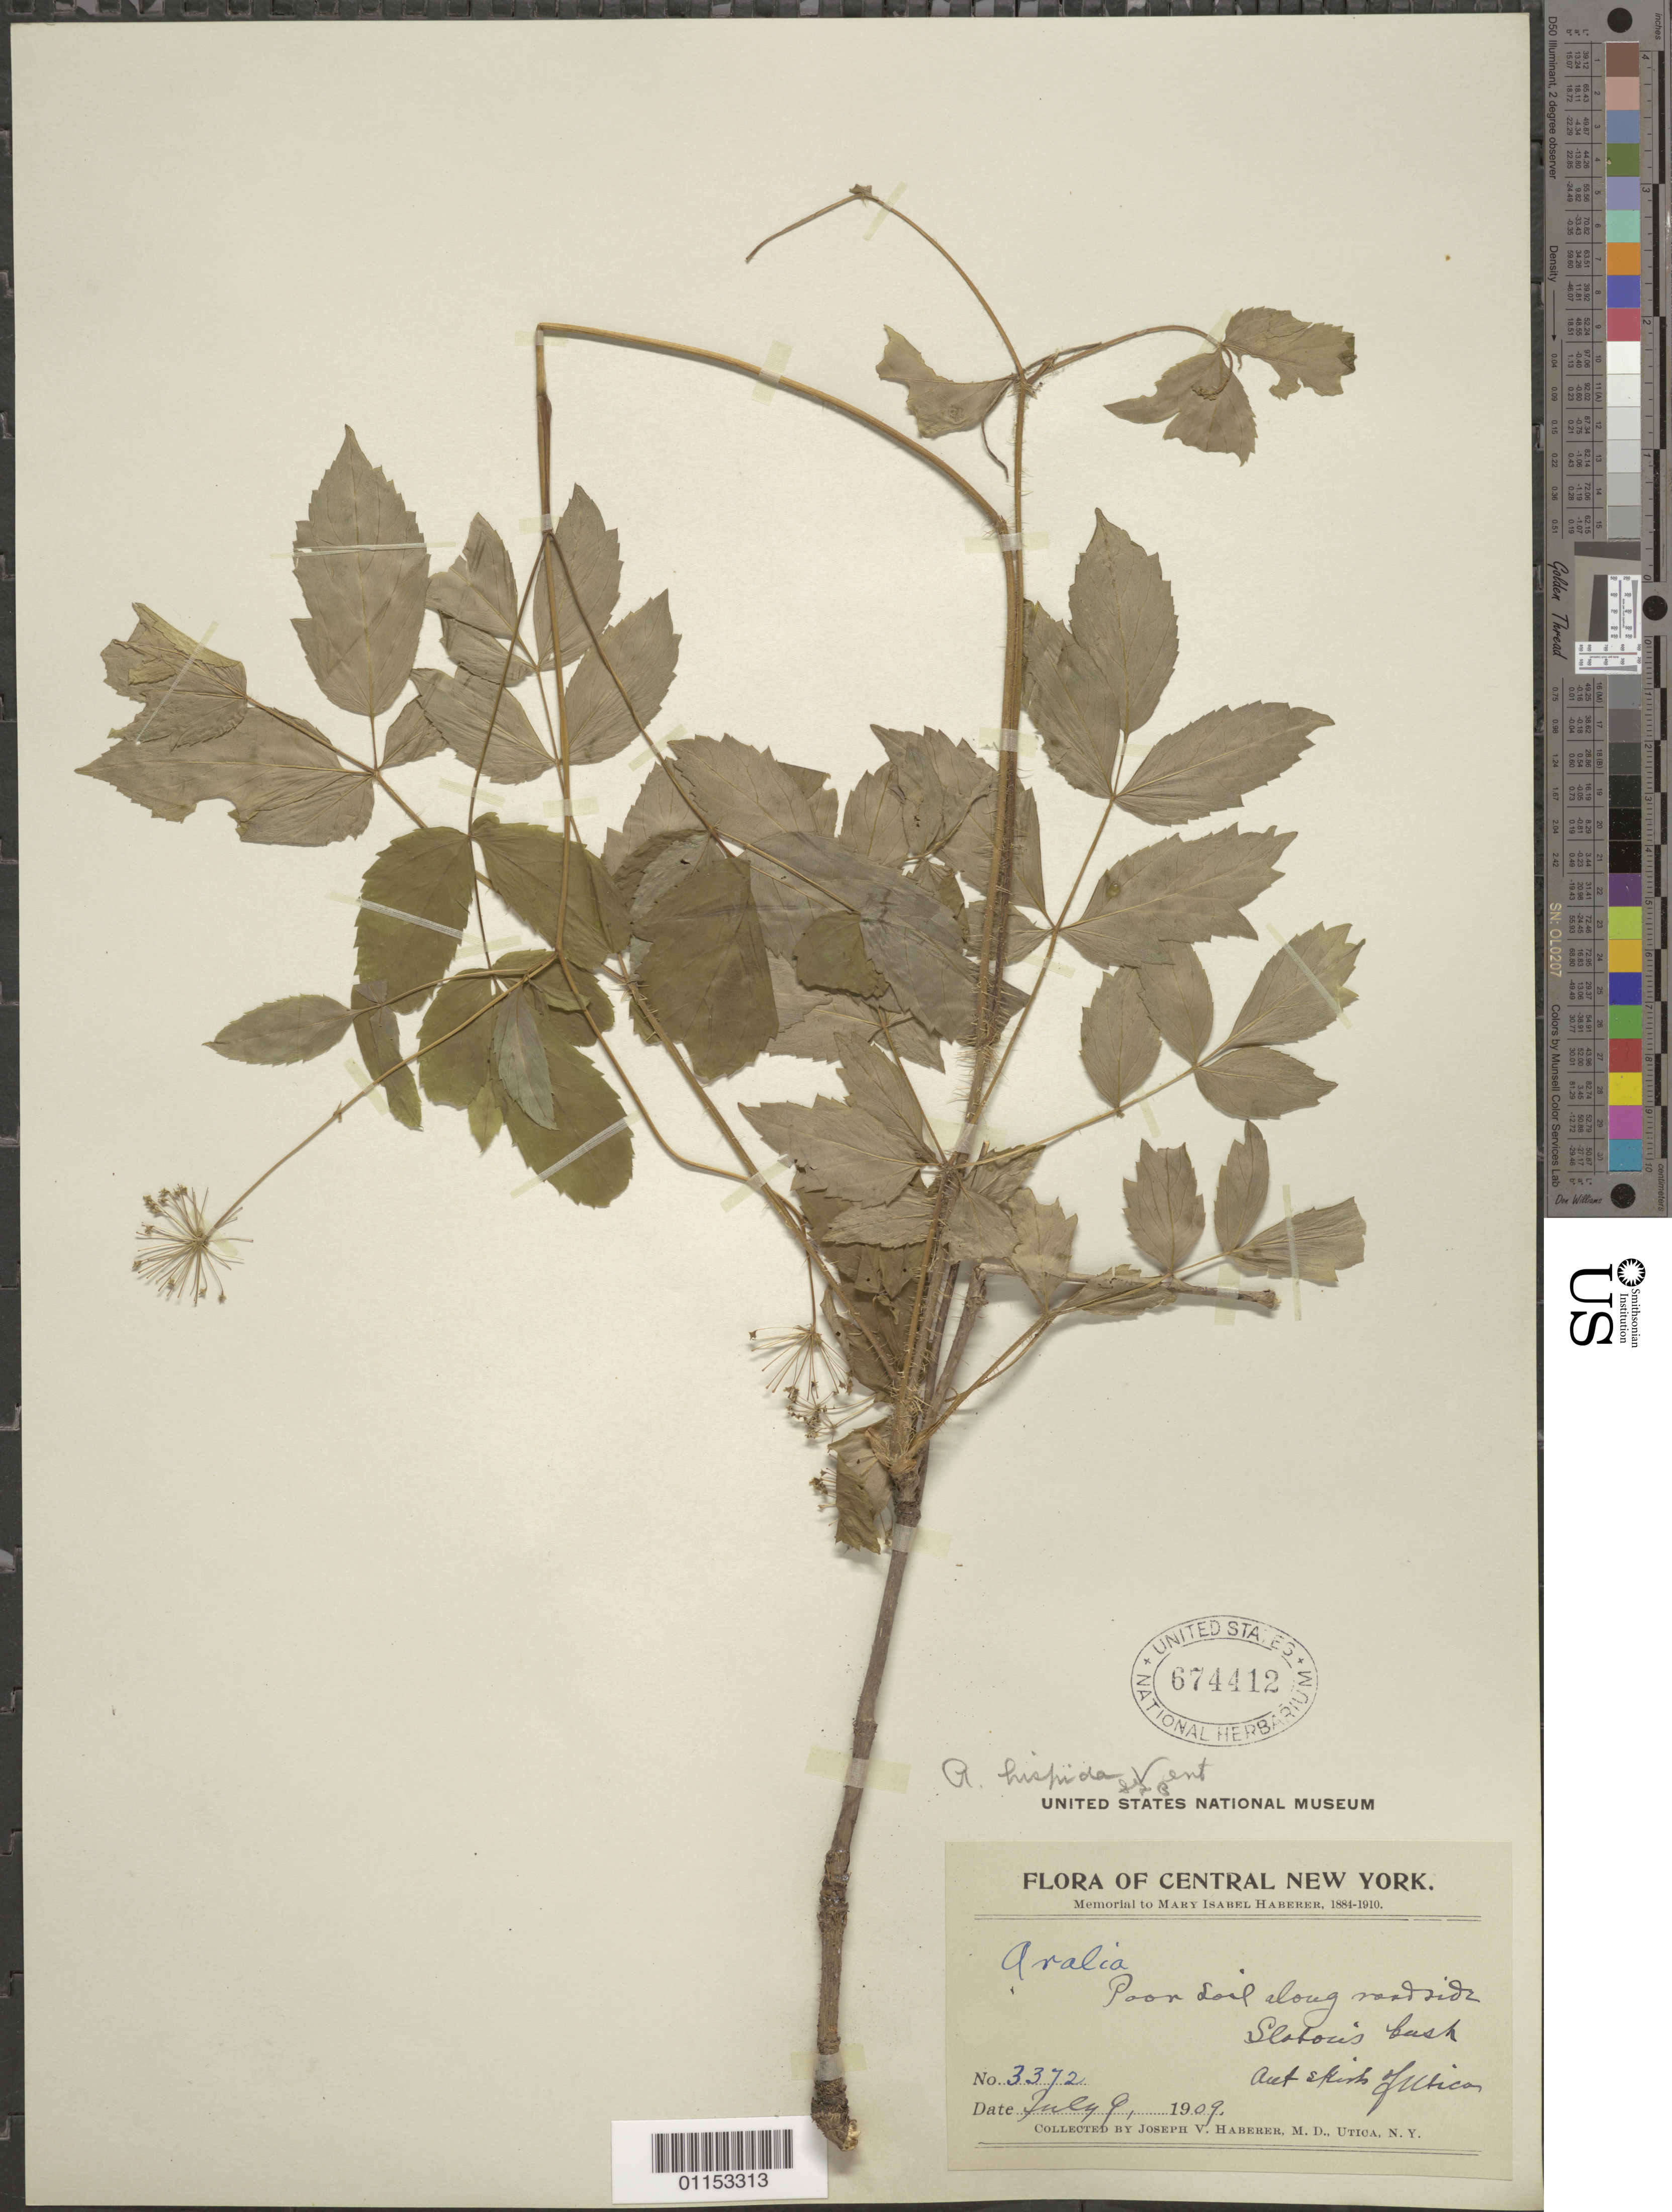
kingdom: Plantae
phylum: Tracheophyta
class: Magnoliopsida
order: Apiales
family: Araliaceae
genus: Aralia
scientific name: Aralia hispida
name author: Vent.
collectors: J. V. Haberer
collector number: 3372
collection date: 1909-07-09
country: United States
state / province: New York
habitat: Poor soil along road side.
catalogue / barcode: US 674412